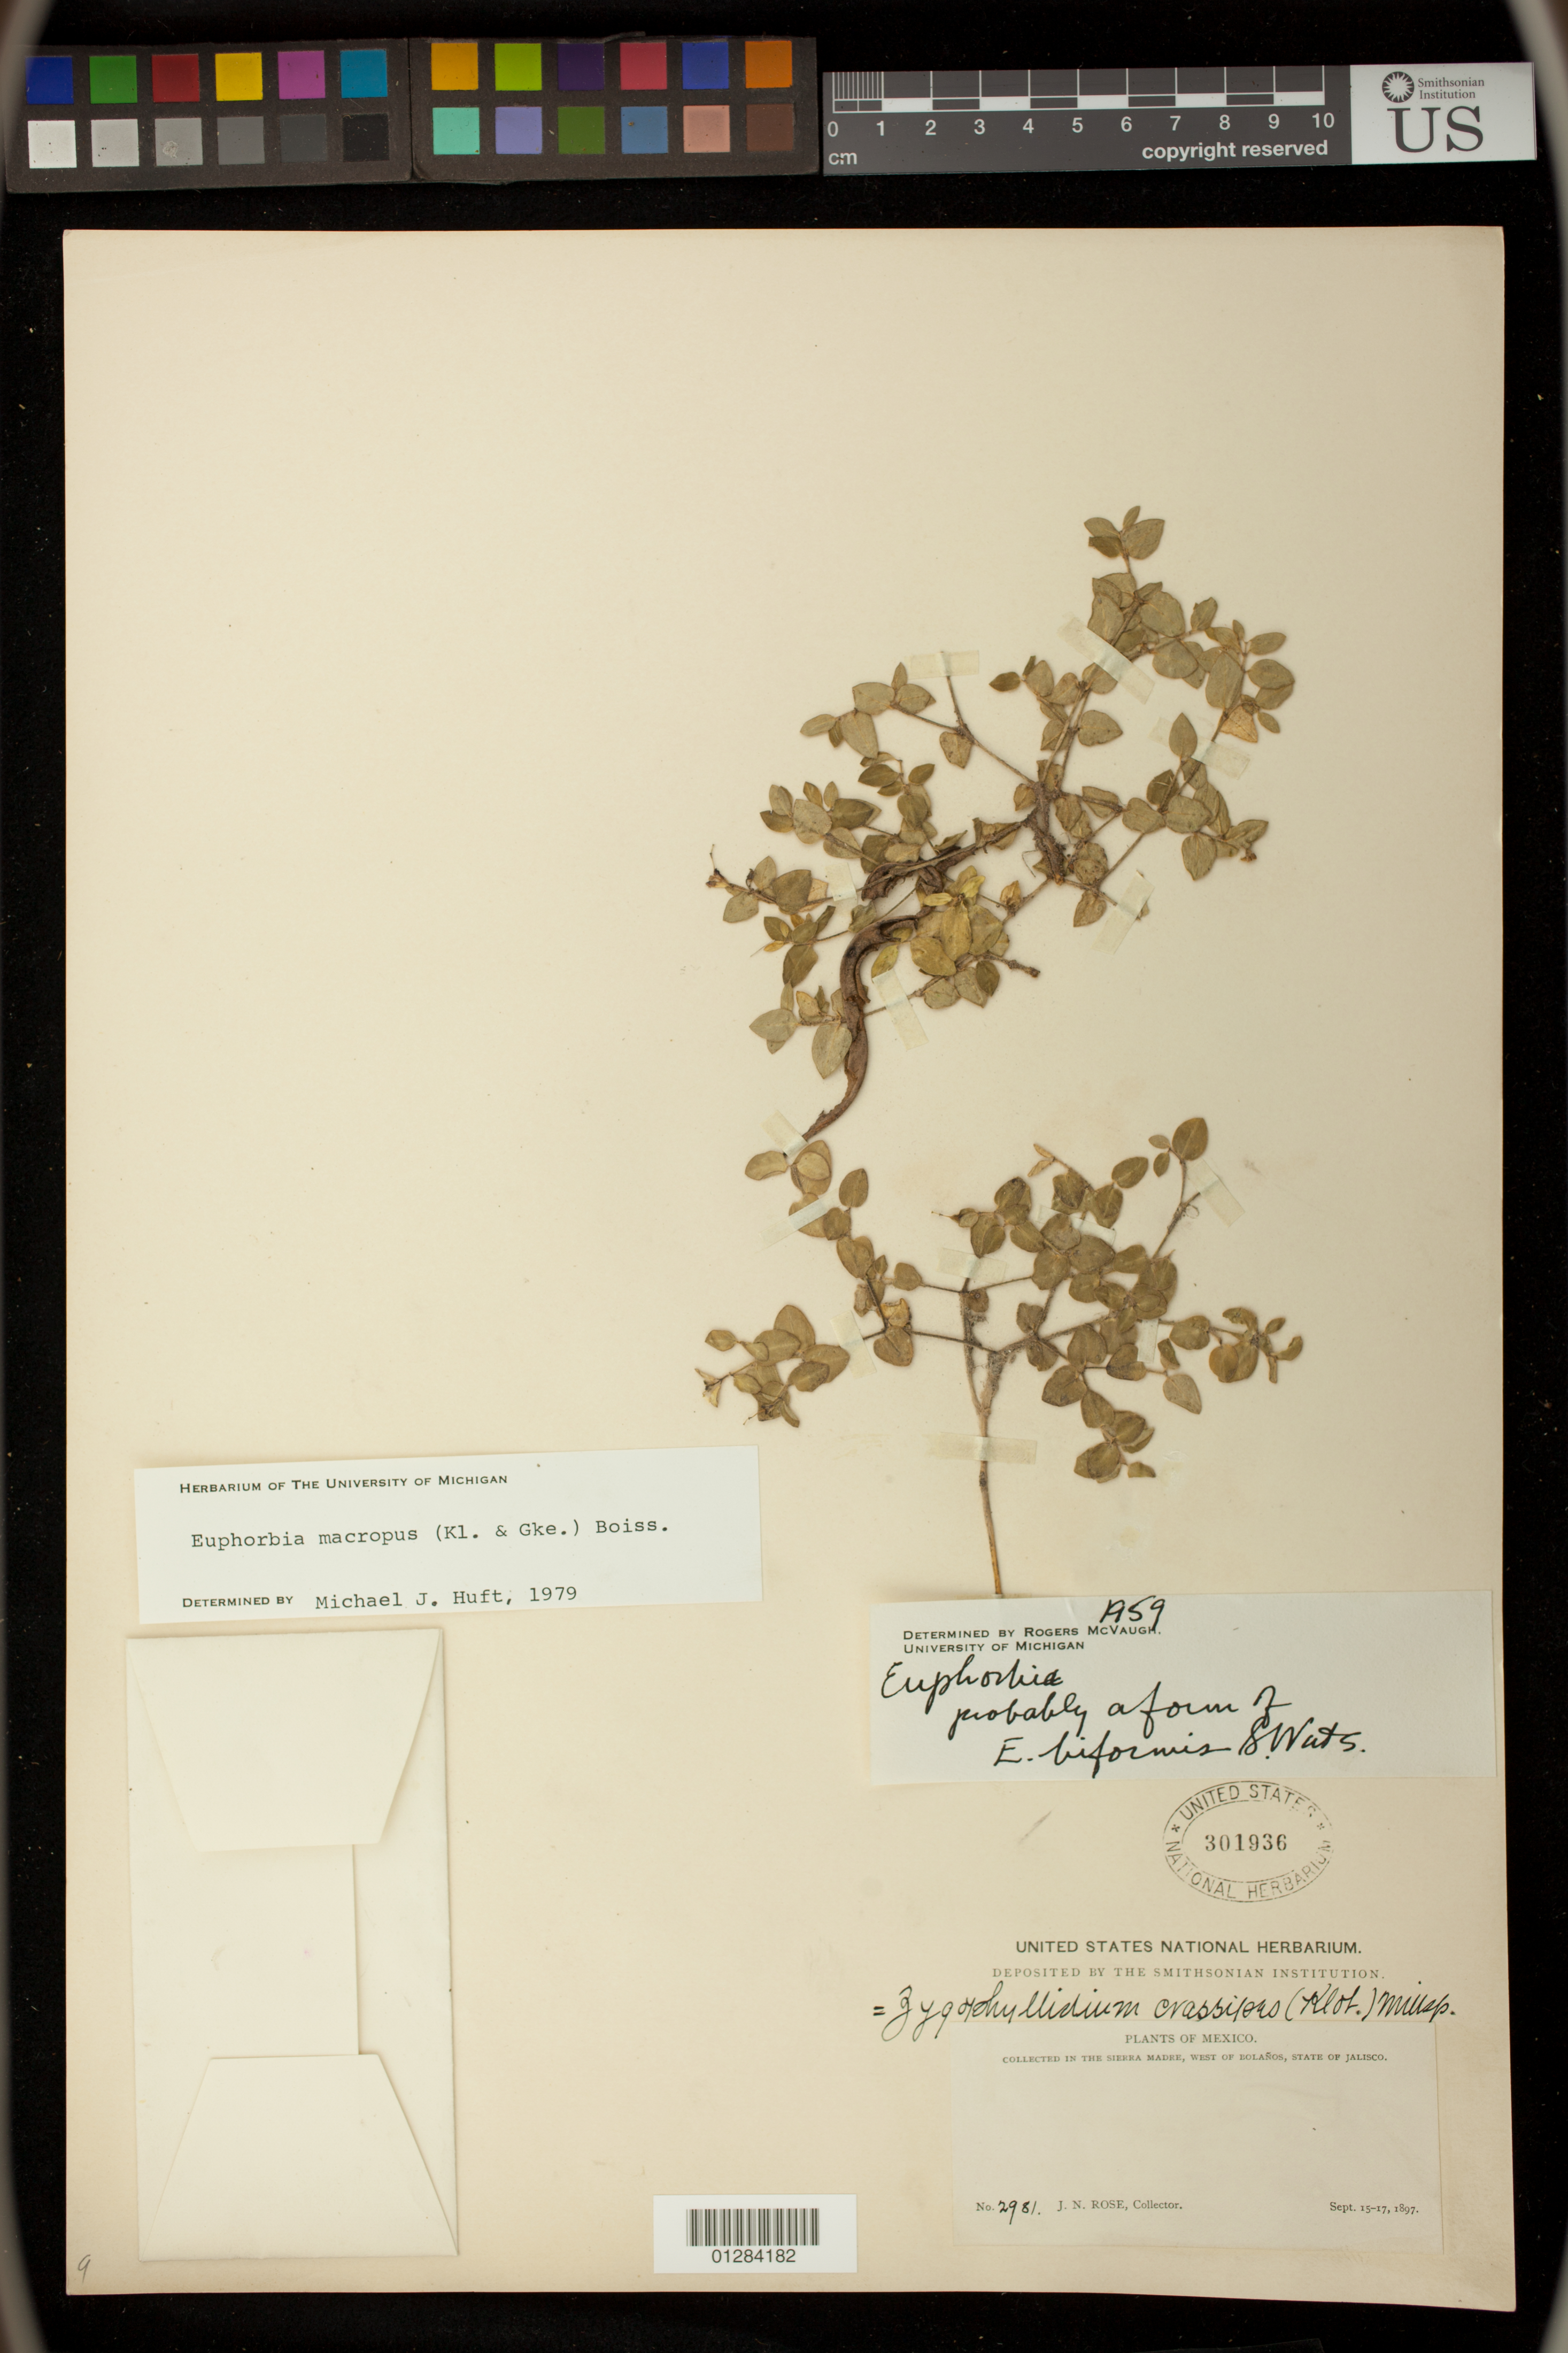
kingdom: Plantae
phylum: Tracheophyta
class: Magnoliopsida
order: Malpighiales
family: Euphorbiaceae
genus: Euphorbia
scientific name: Euphorbia macropus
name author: (Klotzsch & Garcke) Boiss.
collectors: J. N. Rose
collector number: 2981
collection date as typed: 1897-09-15 1897-09-17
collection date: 1897-09-15/1897-09-17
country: Mexico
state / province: Jalisco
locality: Sierra Madre, West of Bolanos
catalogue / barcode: US 301936